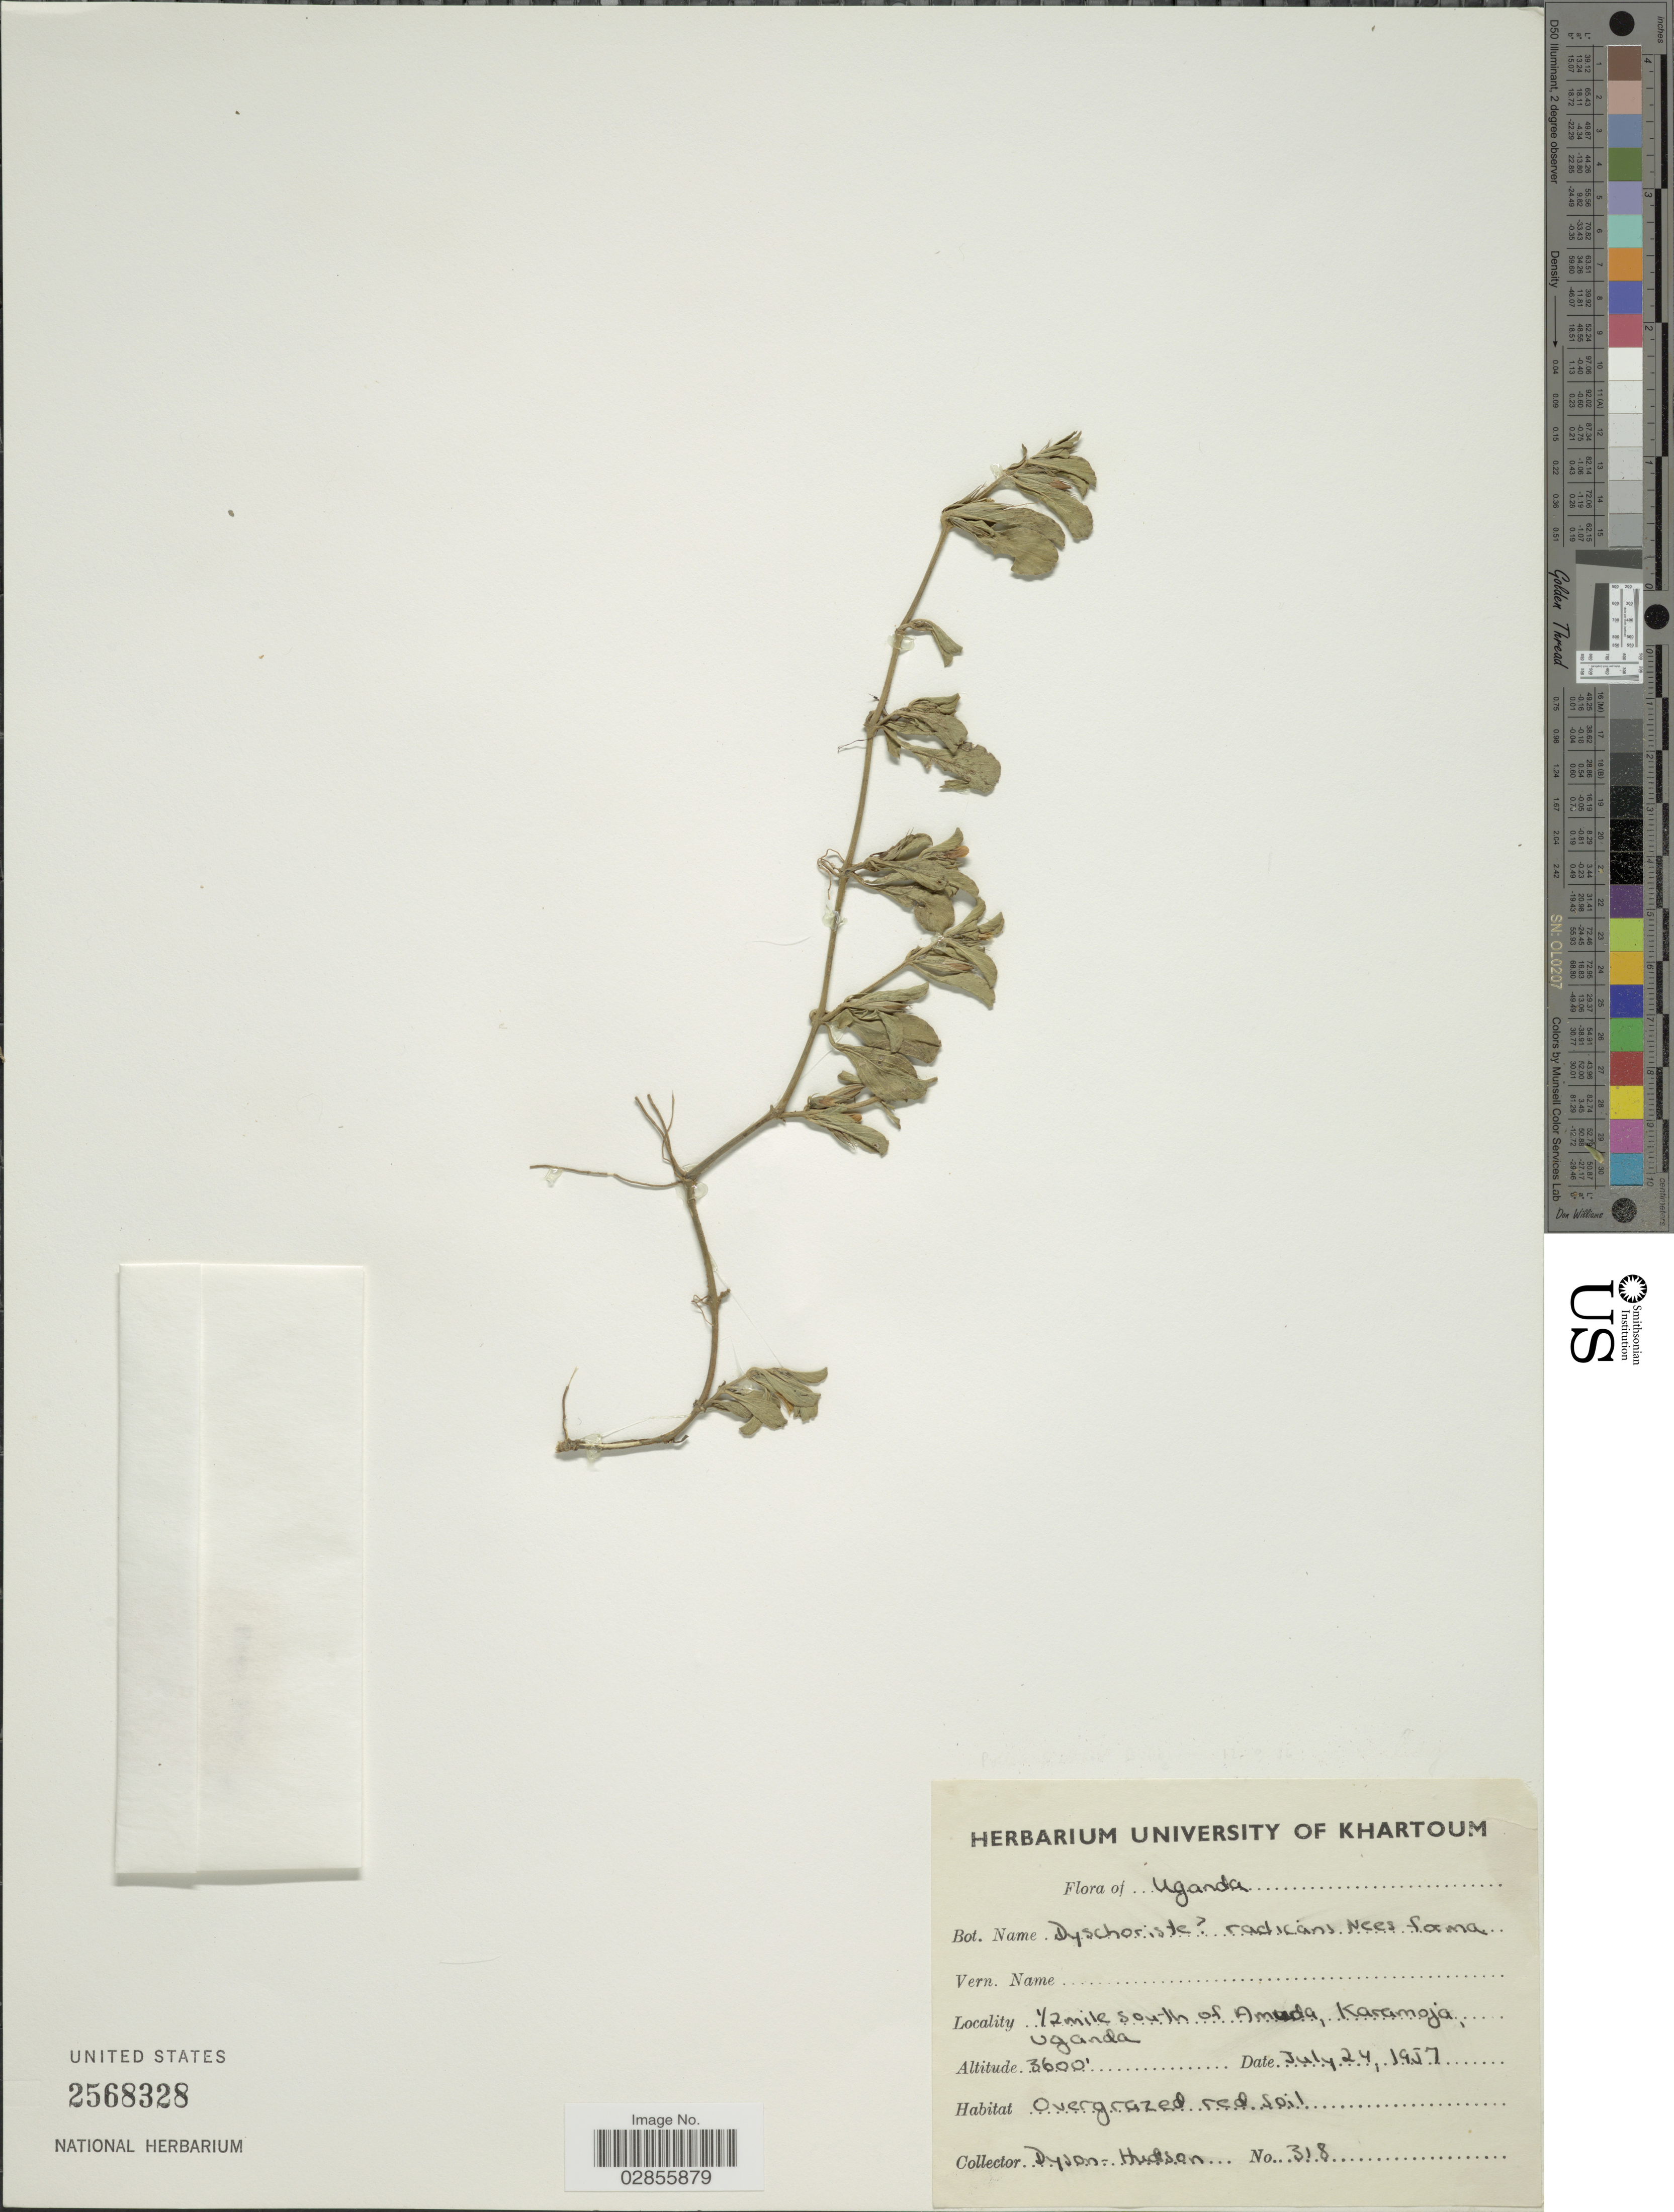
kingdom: Plantae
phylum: Tracheophyta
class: Magnoliopsida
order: Lamiales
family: Acanthaceae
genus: Dyschoriste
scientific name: Dyschoriste radicans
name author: (Hochst. ex A. Rich.) Nees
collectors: Dyson-Hudson, --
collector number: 318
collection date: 1957-07-24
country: Uganda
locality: ½ mile south of Amuda, Karamoja.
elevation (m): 1097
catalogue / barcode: US 2568328